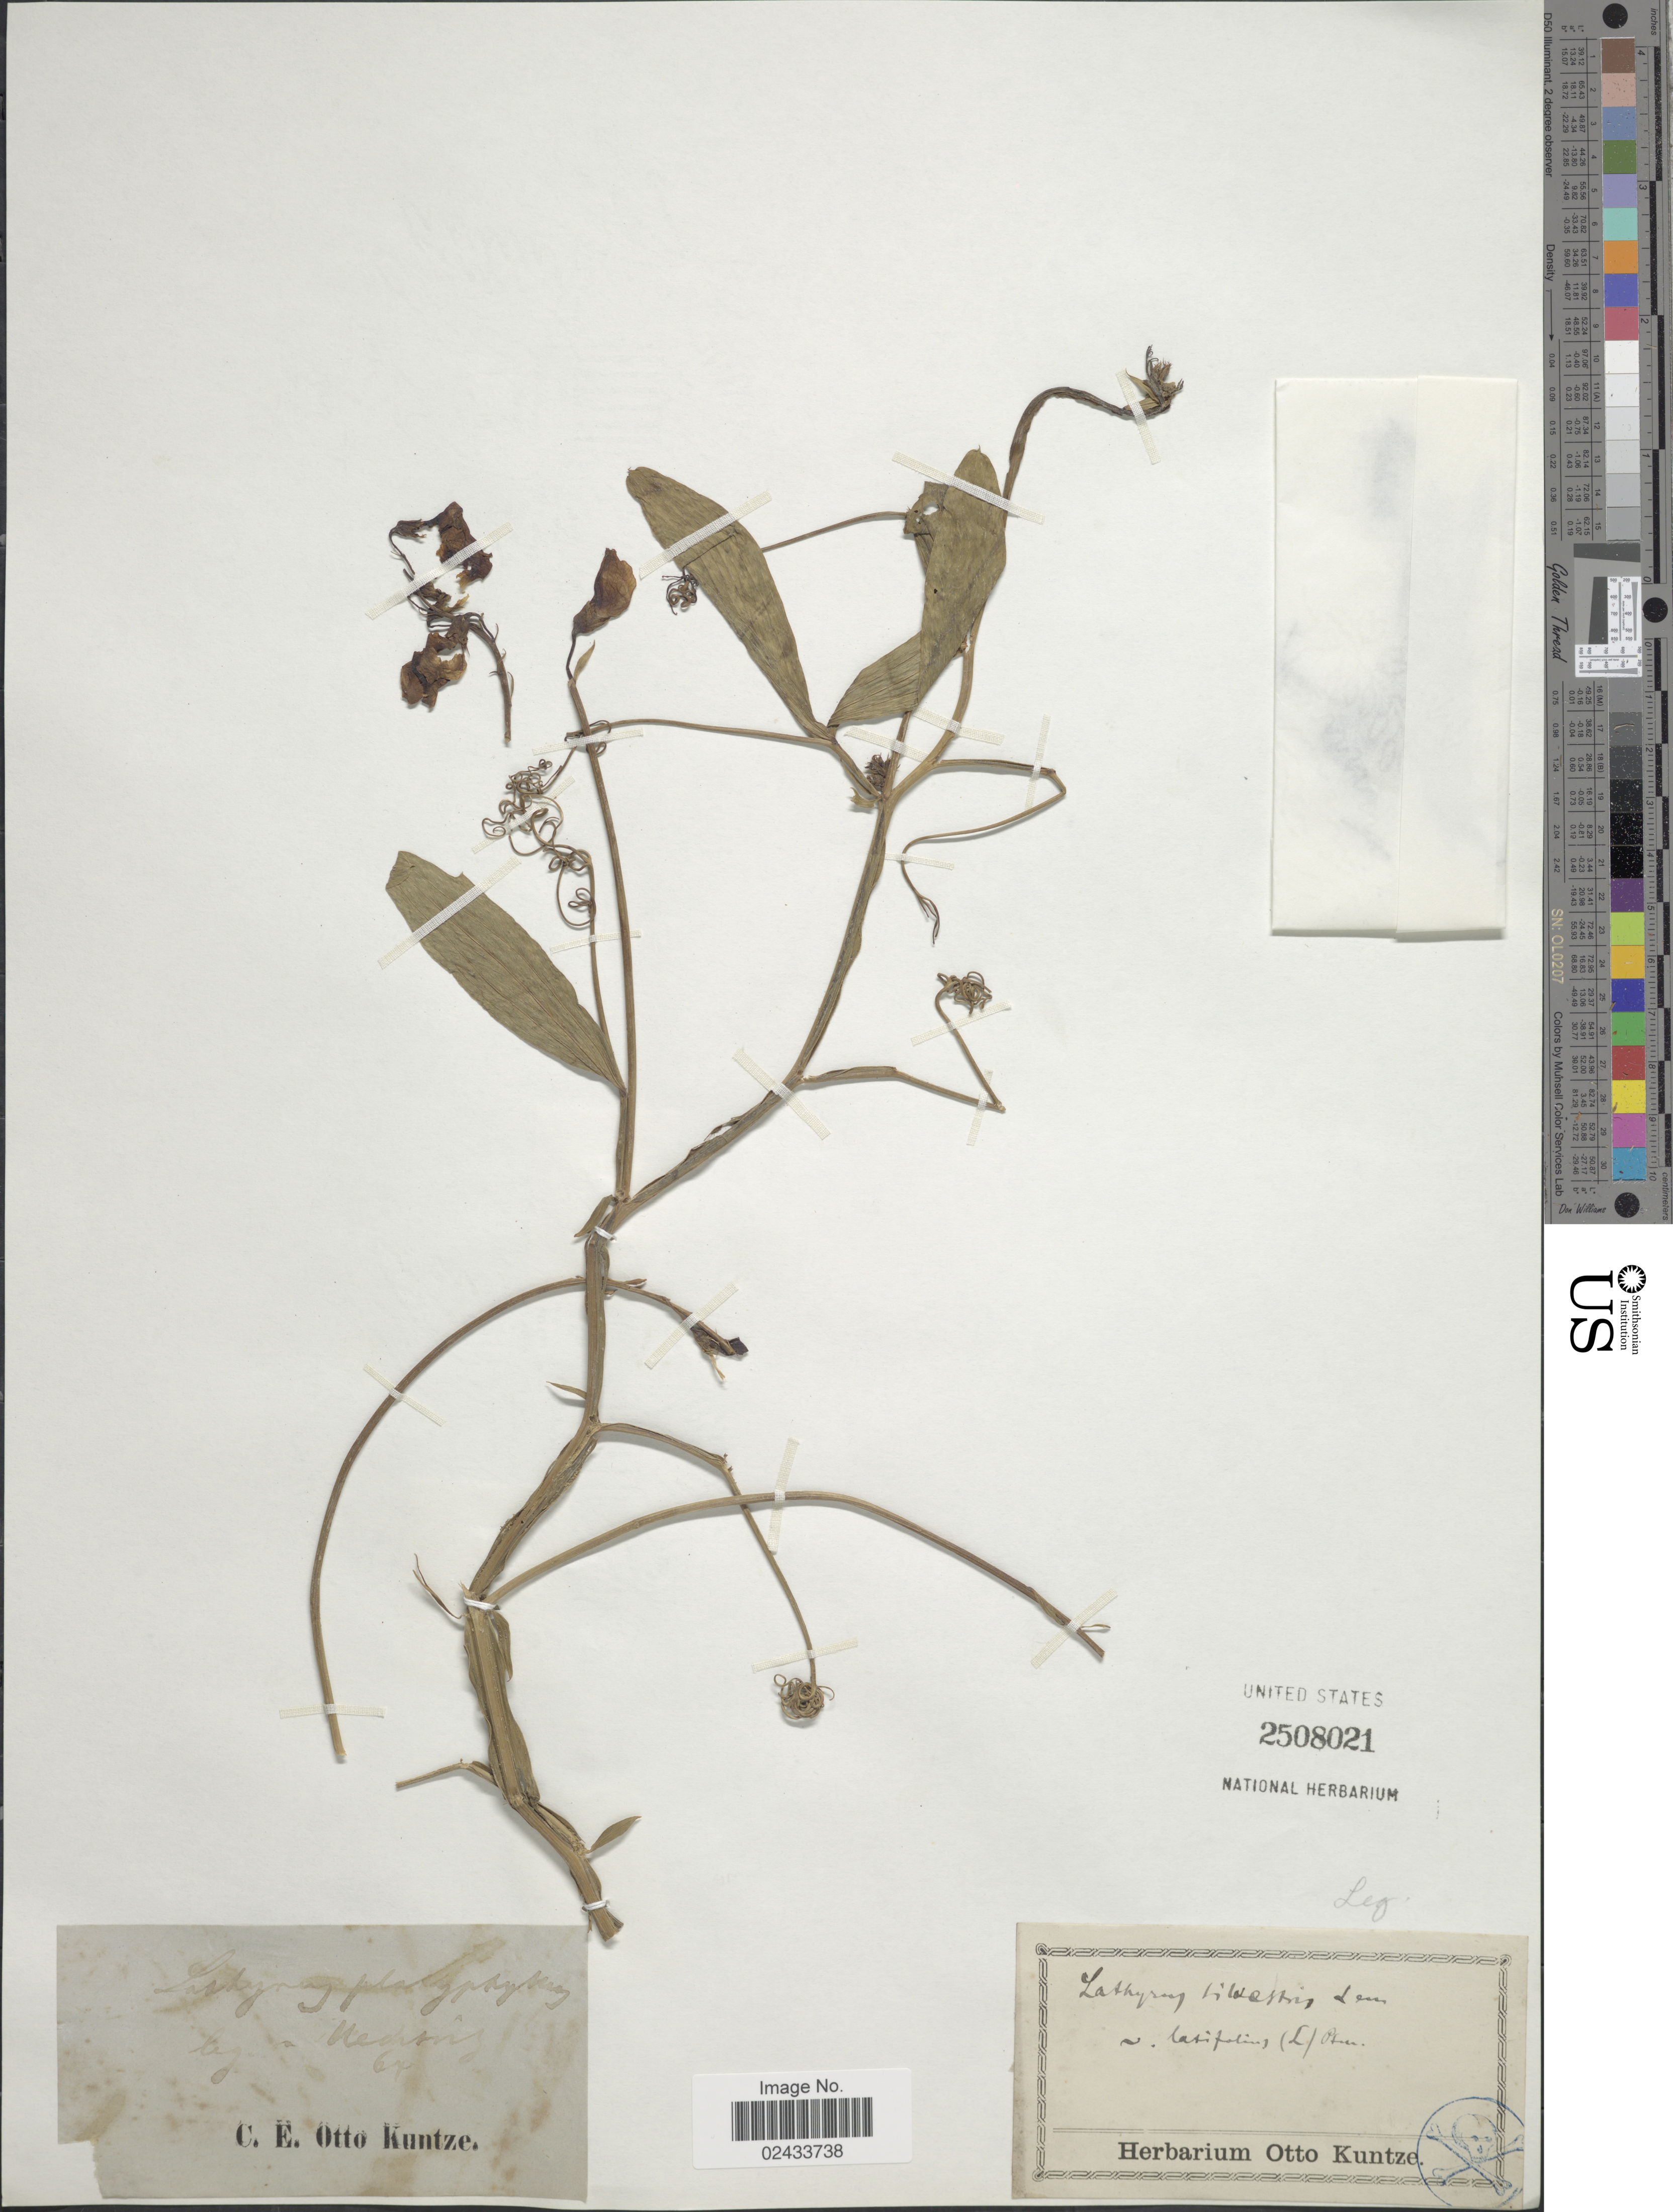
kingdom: Plantae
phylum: Tracheophyta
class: Magnoliopsida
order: Fabales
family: Fabaceae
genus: Lathyrus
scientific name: Lathyrus sylvestris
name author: L.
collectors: C.E.O. Kuntze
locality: Medsug [interpreted]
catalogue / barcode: US 2508021